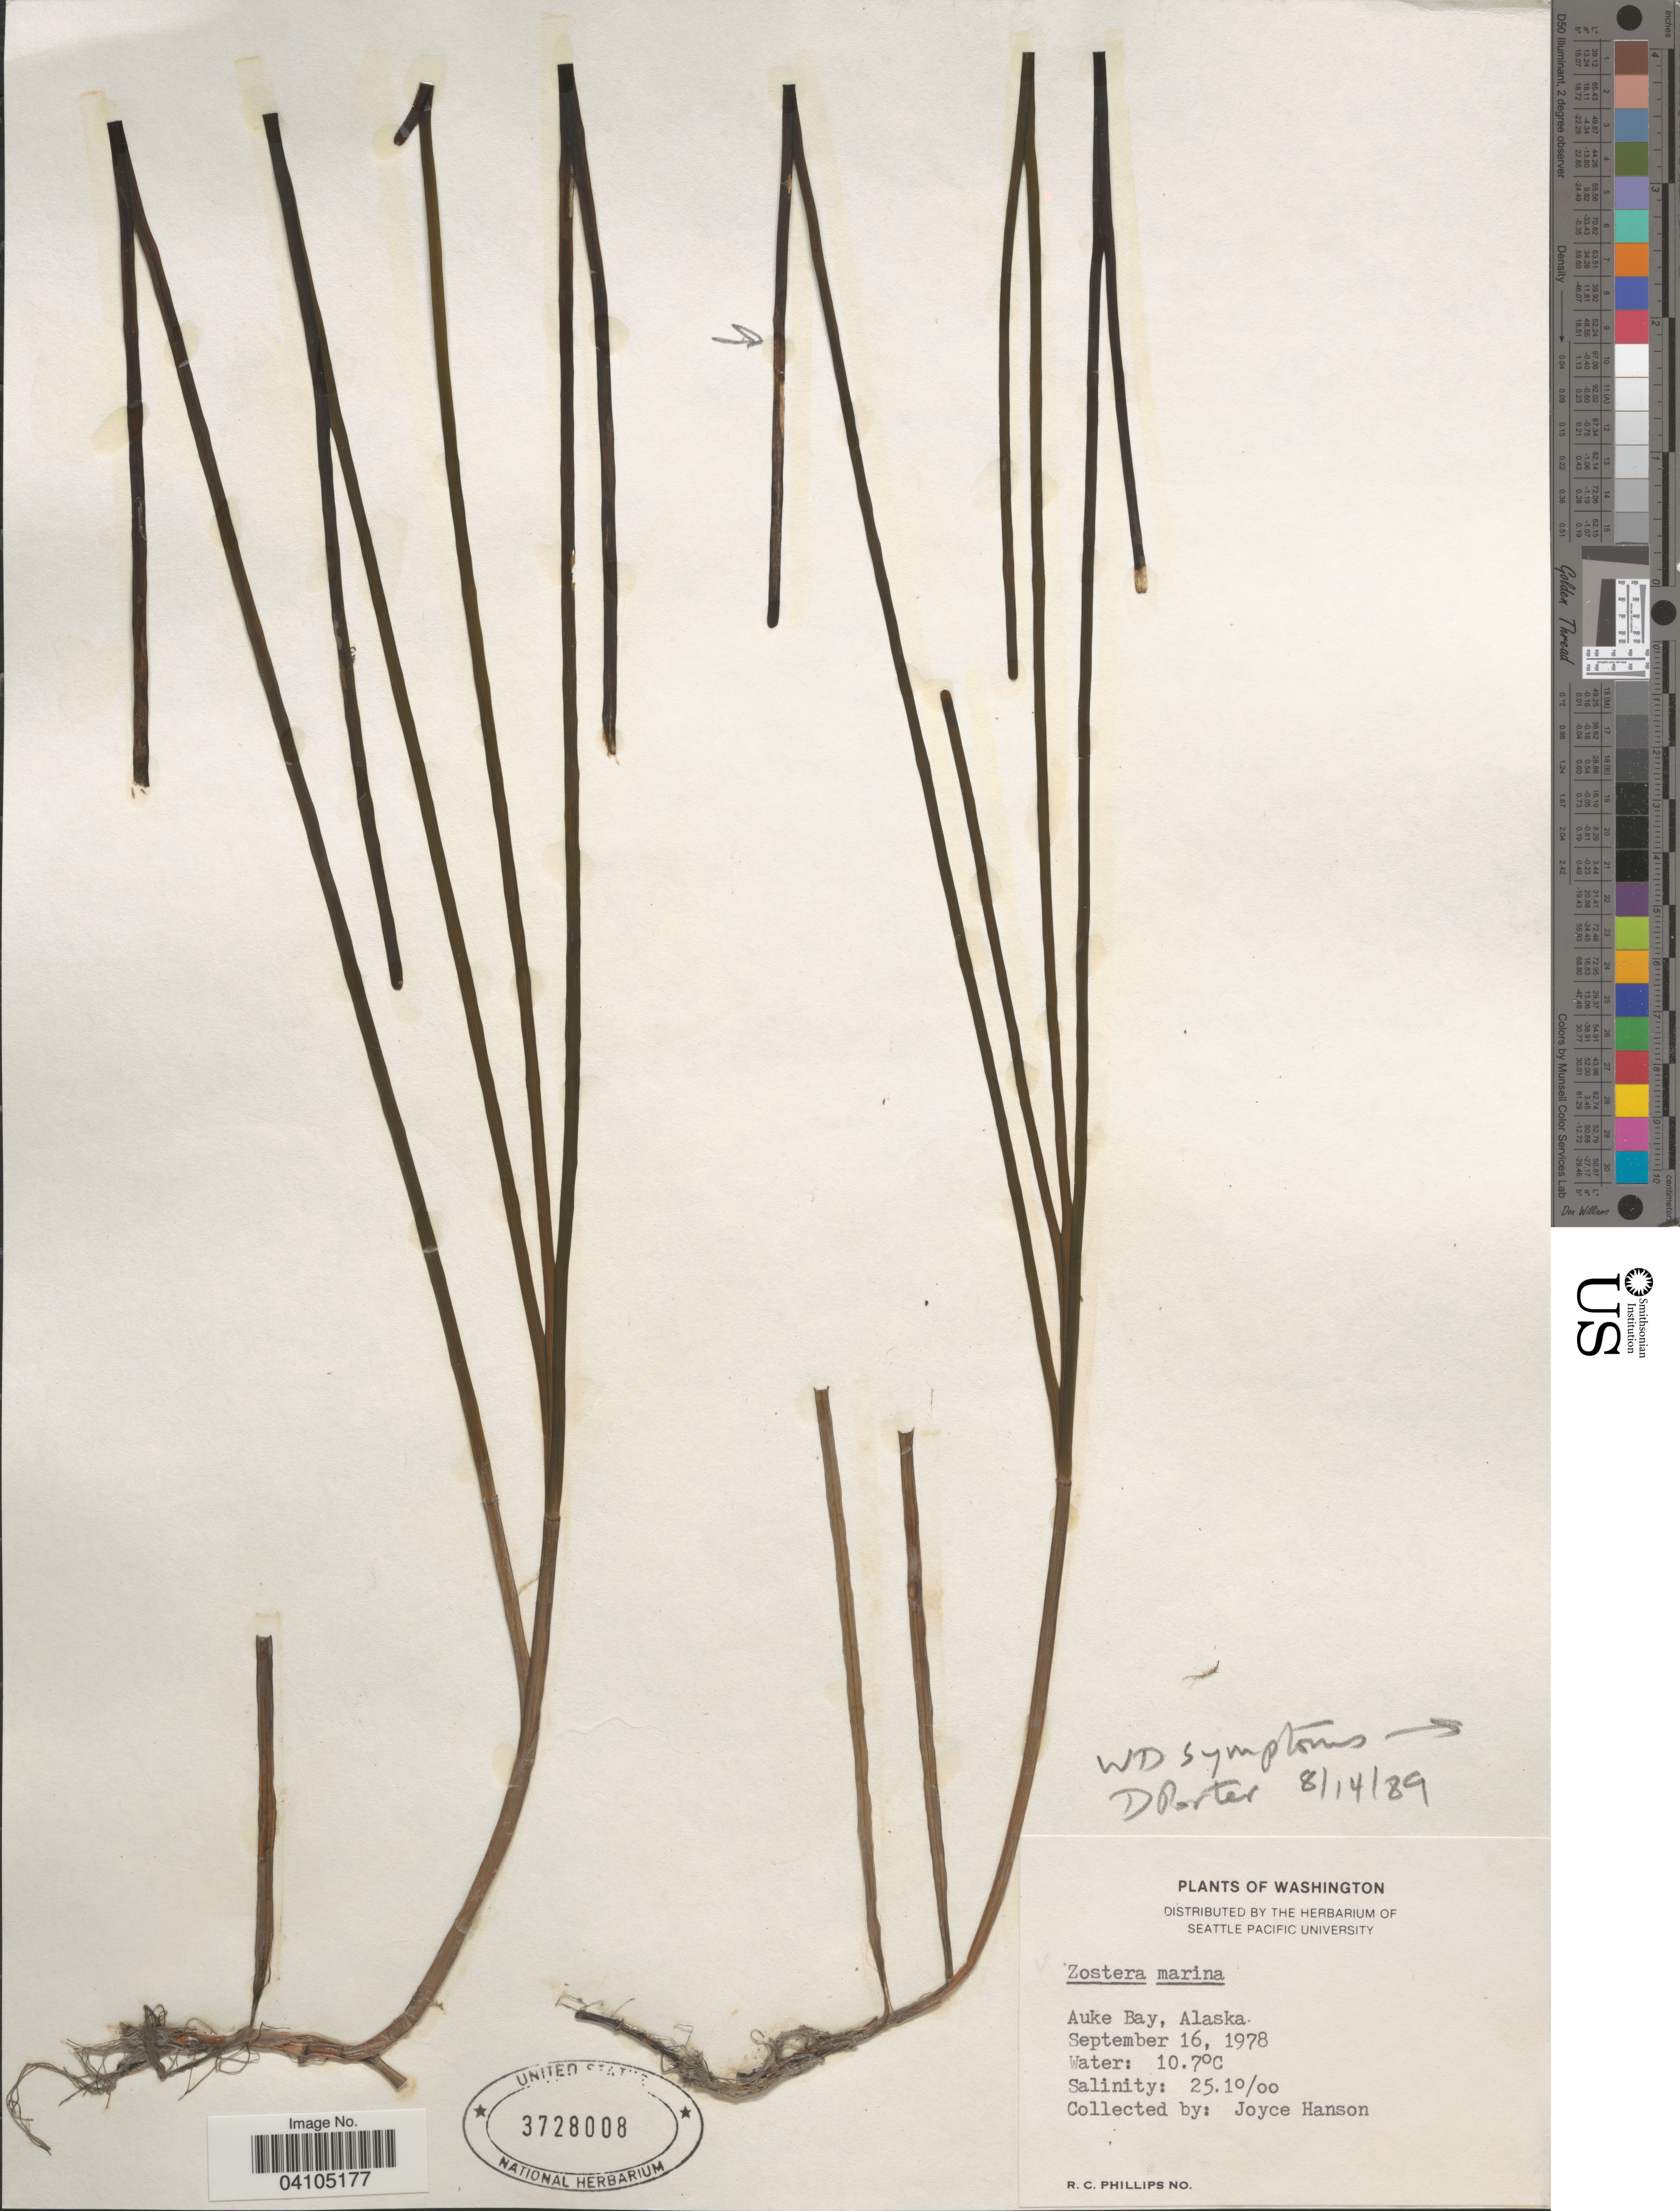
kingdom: Plantae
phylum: Tracheophyta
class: Liliopsida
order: Alismatales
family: Zosteraceae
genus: Zostera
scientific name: Zostera marina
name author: L.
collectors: J. Hanson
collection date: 1978-09-16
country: United States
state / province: Alaska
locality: Auke Bay.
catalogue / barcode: US 3728008